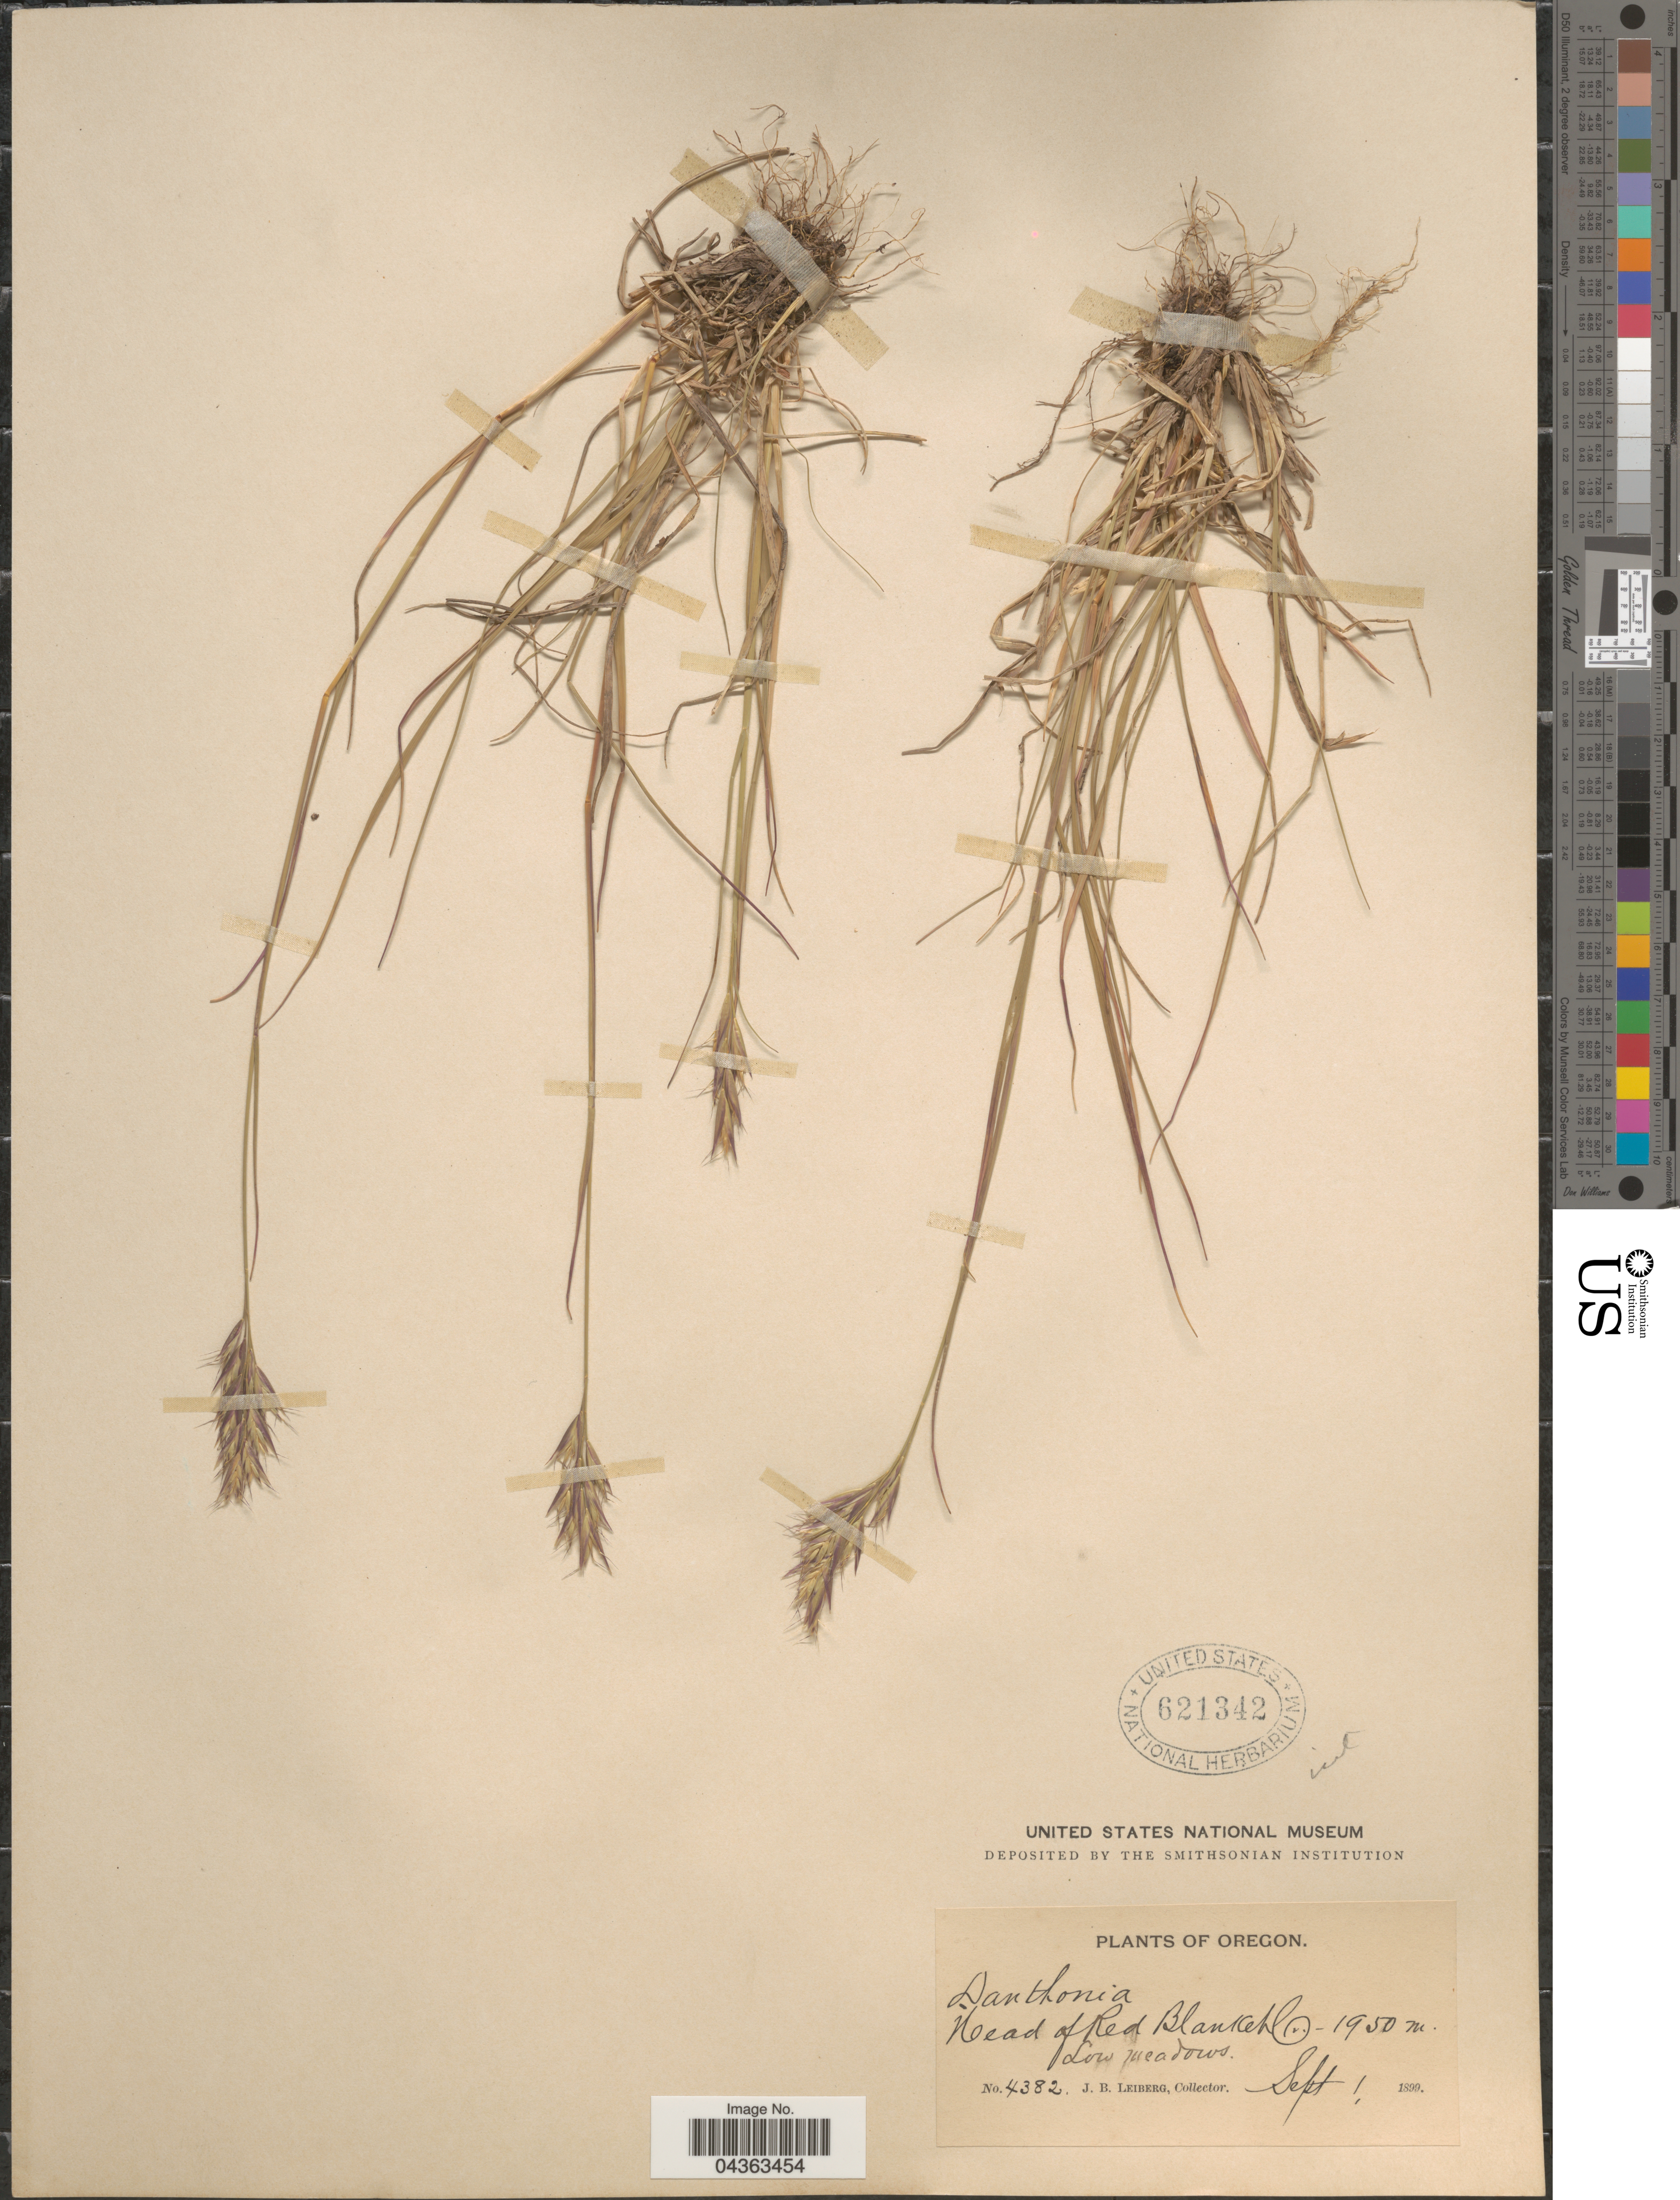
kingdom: Plantae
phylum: Tracheophyta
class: Liliopsida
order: Poales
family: Poaceae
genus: Danthonia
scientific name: Danthonia intermedia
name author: Vasey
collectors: J. B. Leiberg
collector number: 4382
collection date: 1899-09-01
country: United States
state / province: Oregon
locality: Head of Red Blanket. Low meadows.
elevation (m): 1950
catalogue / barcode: US 621342